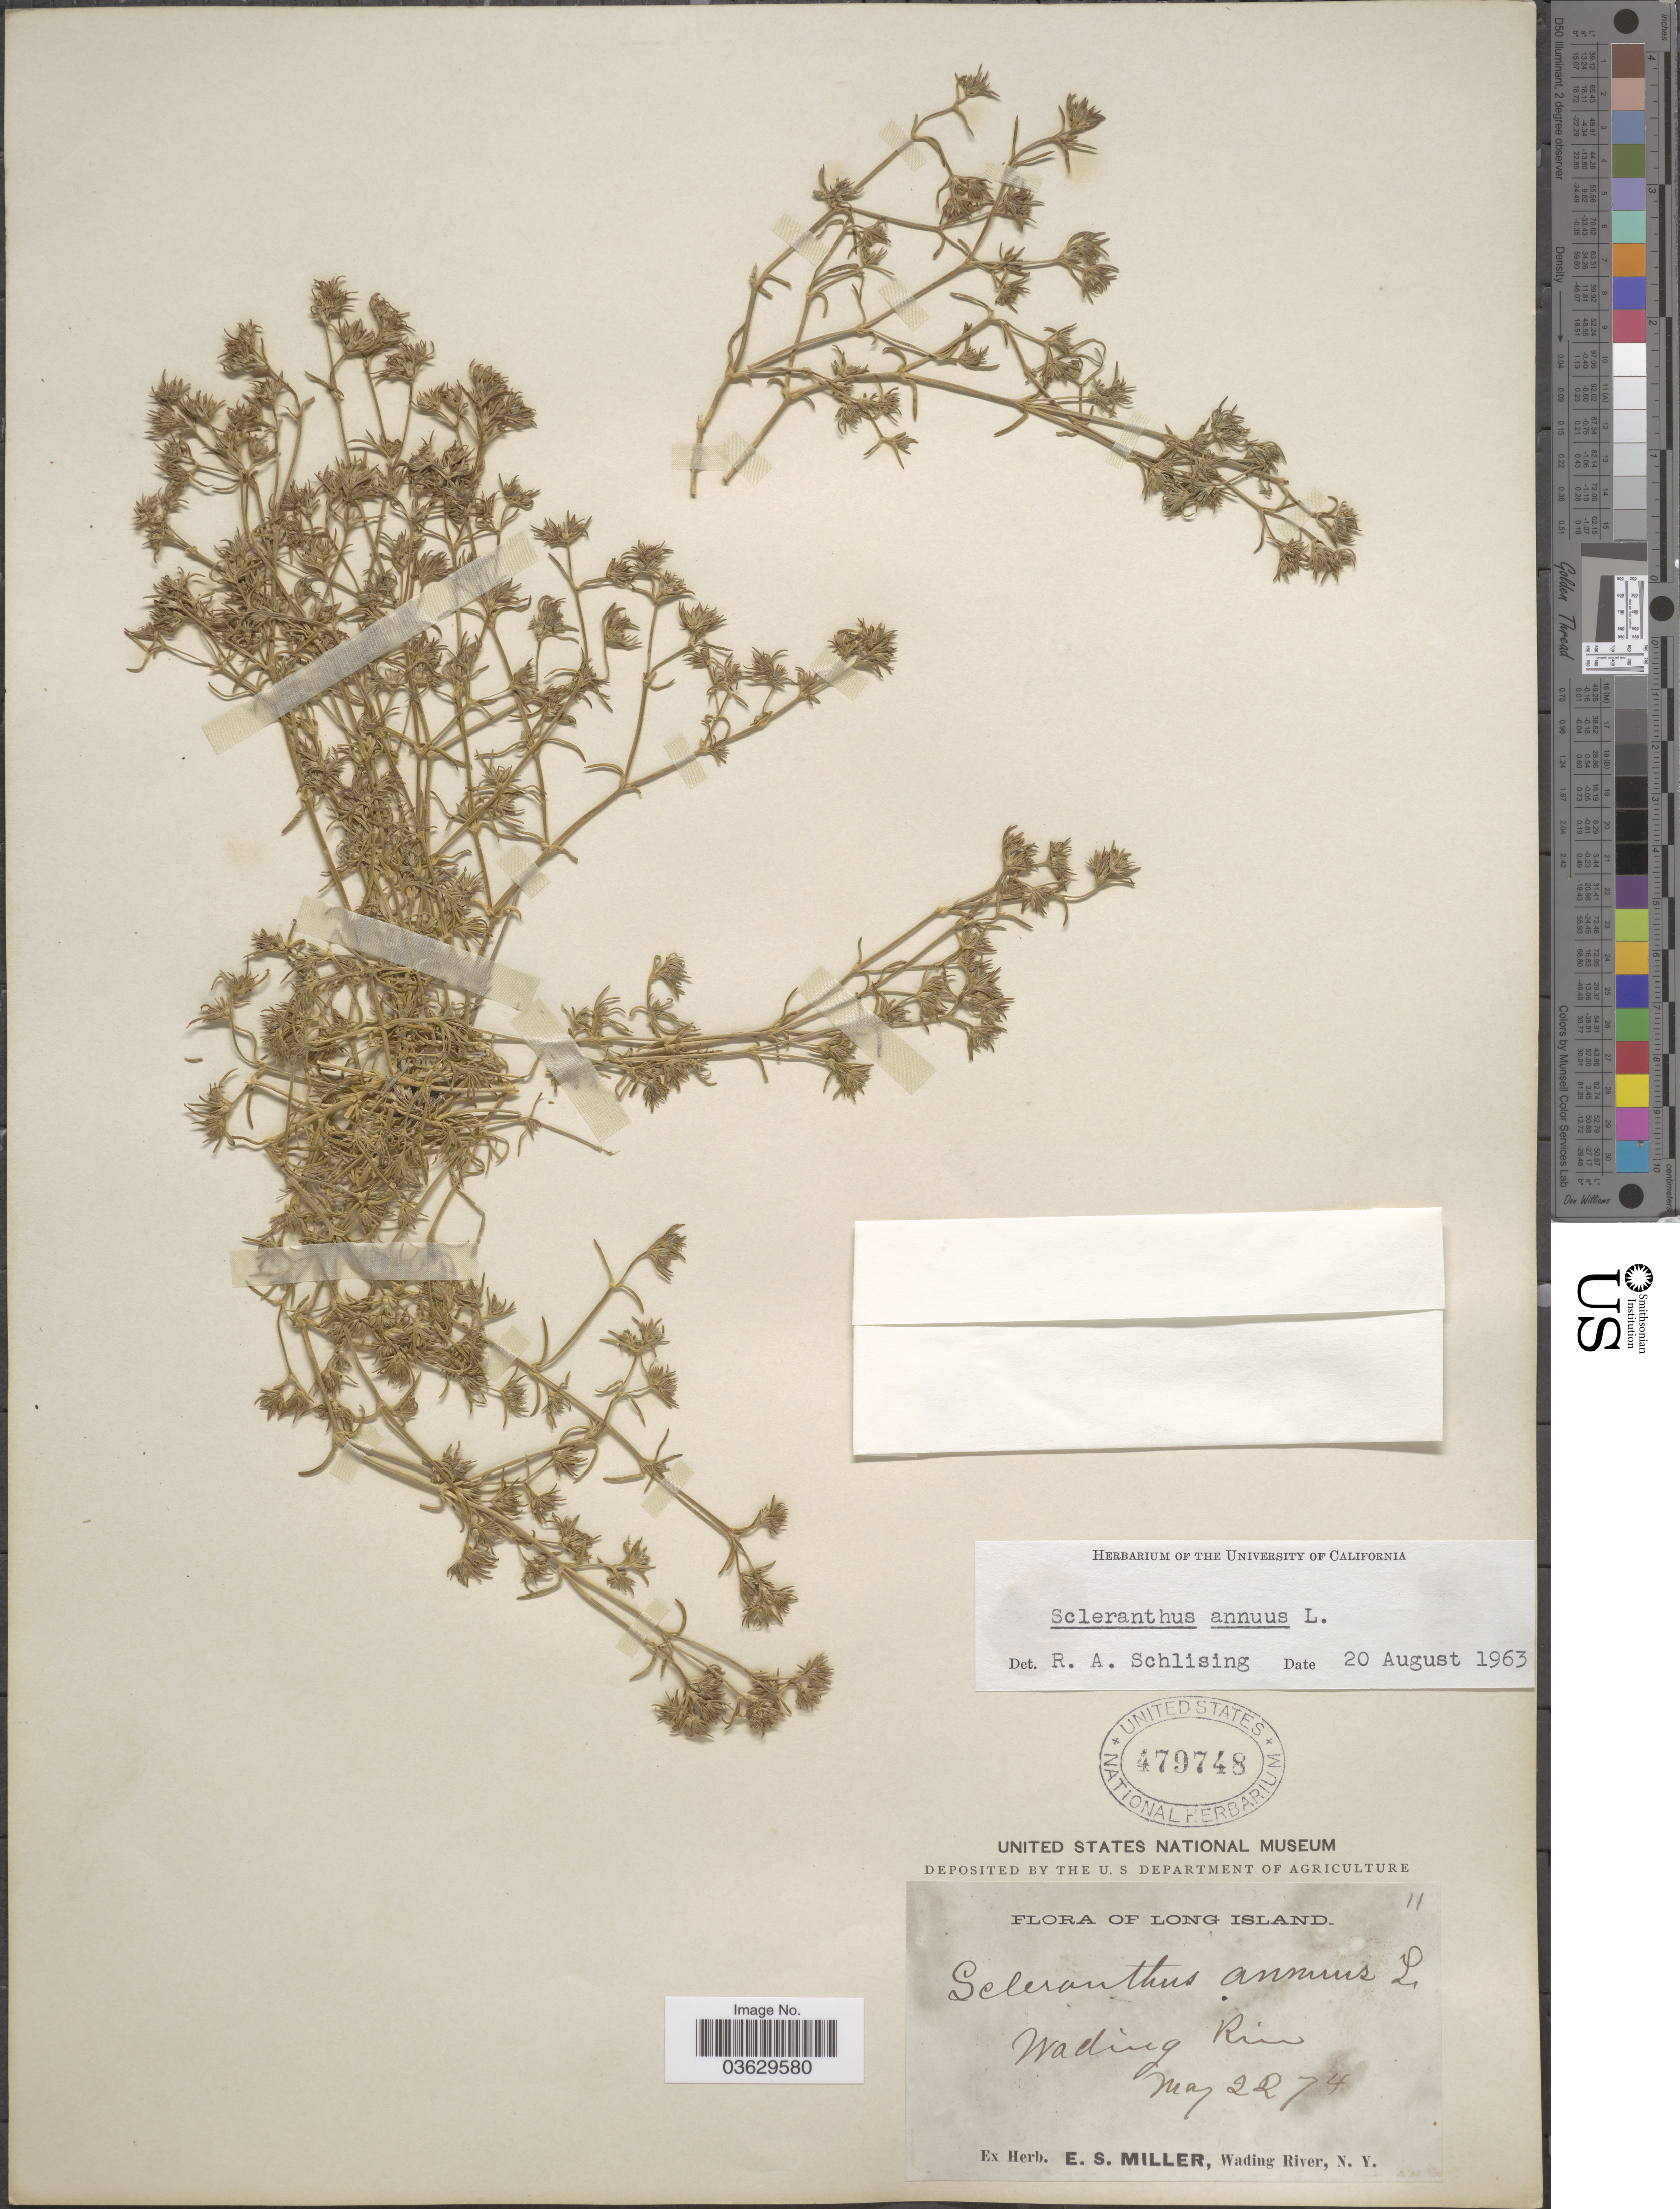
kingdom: Plantae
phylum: Tracheophyta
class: Magnoliopsida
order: Caryophyllales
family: Caryophyllaceae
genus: Scleranthus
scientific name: Scleranthus annuus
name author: L.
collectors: ex herb. E. S. Miller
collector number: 11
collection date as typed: Transcribed d/m/y: 22/5/74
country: United States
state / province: New York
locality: Long Island. Wading River.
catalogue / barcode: US 479748